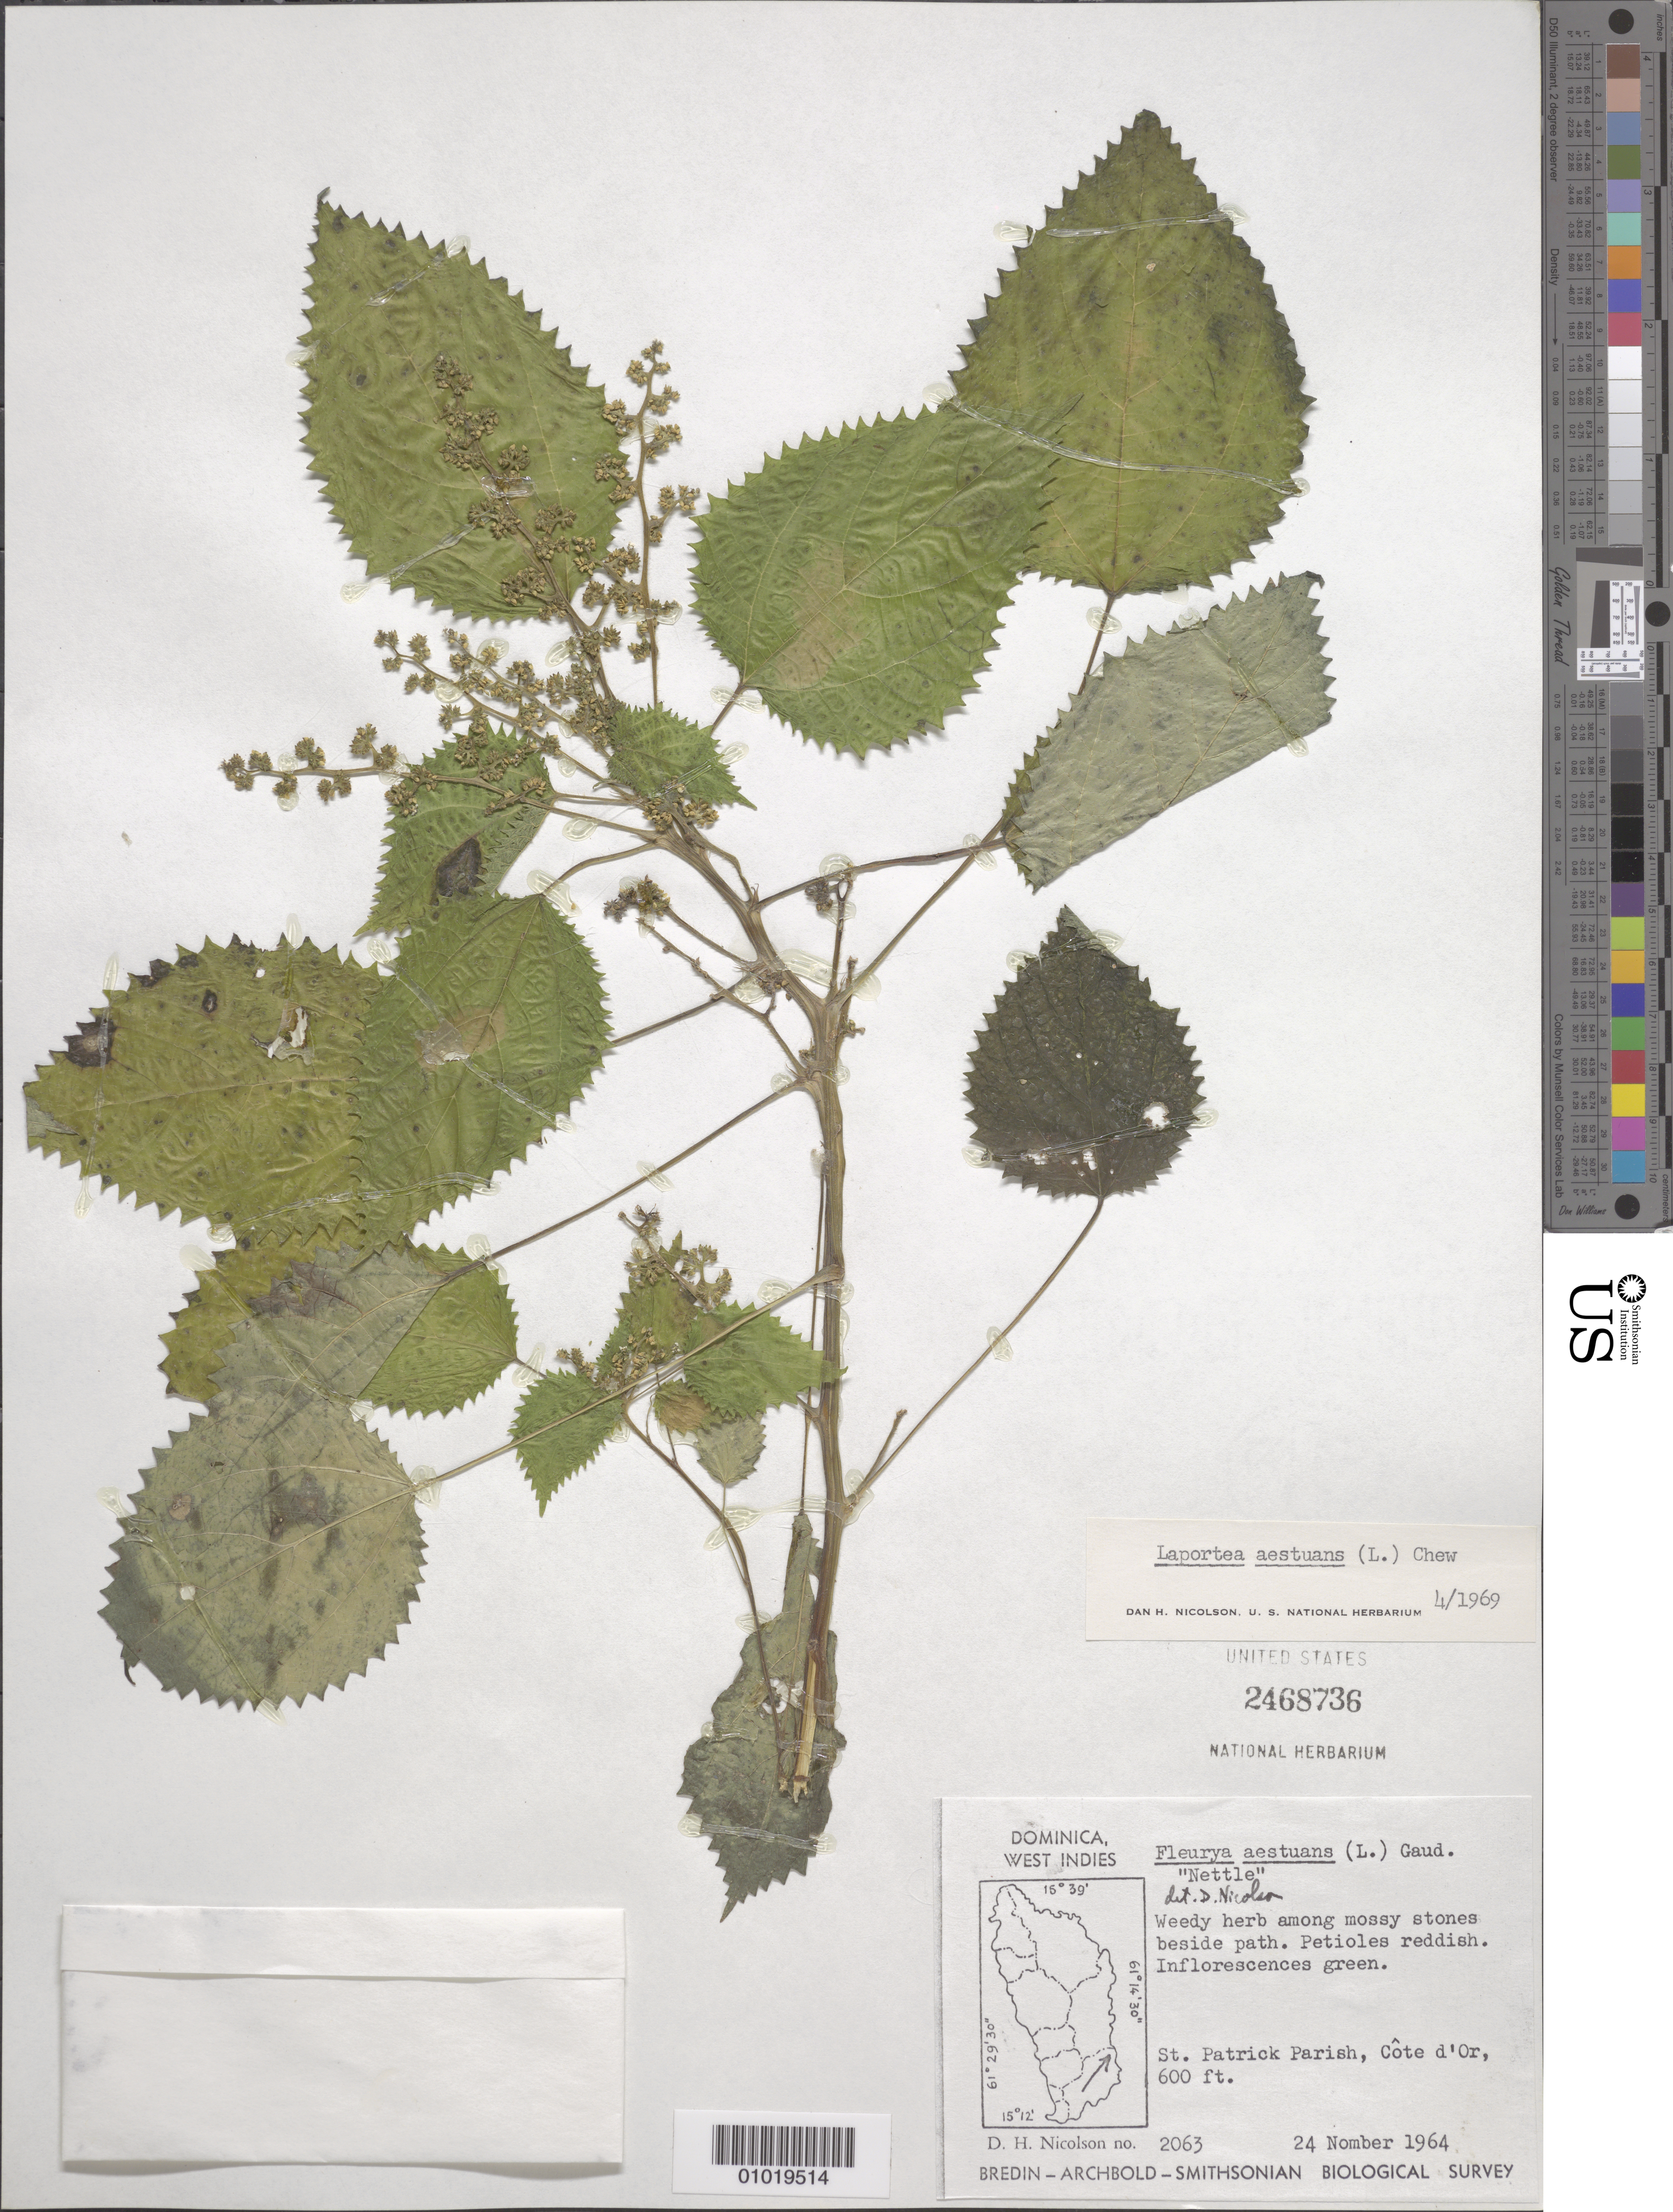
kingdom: Plantae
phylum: Tracheophyta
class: Magnoliopsida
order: Rosales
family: Urticaceae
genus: Laportea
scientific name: Laportea aestuans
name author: (L.) Chew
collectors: D. H. Nicolson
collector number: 2063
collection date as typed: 24 Nov 1964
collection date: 1964-11-24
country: Dominica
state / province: St. Patrick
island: Dominica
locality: Cote d'Or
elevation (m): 183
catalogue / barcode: US 2468736